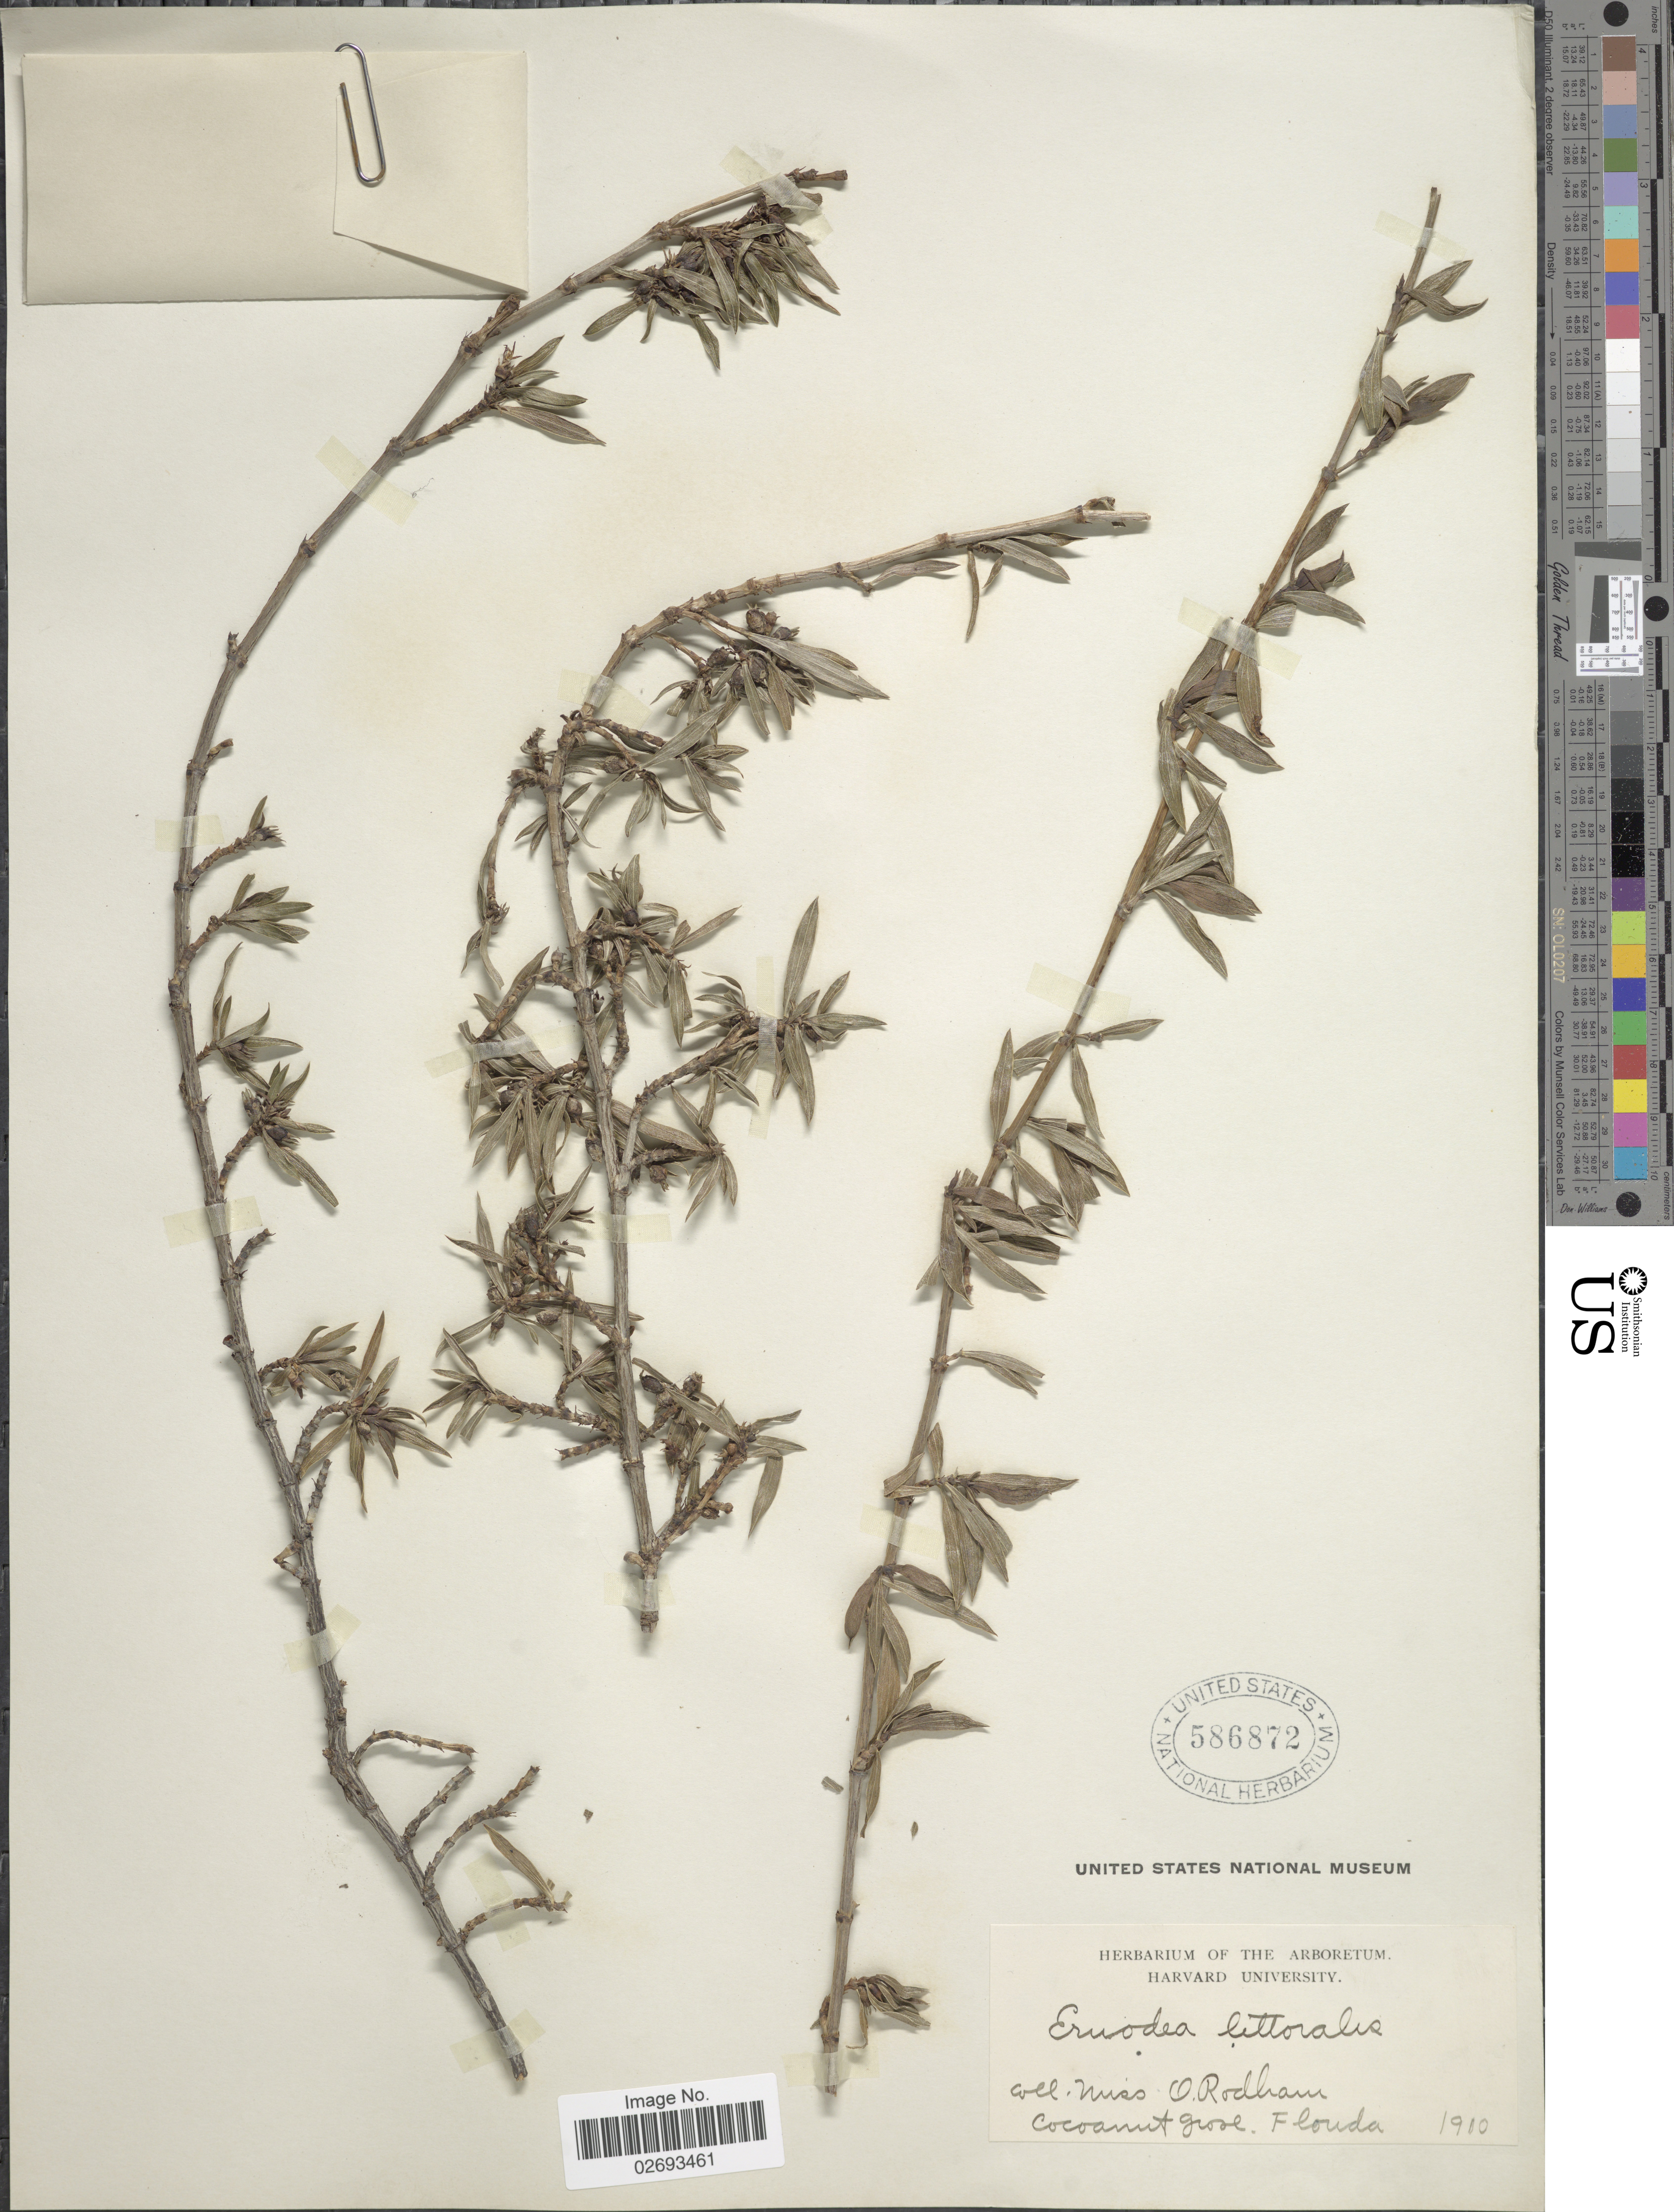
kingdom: Plantae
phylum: Tracheophyta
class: Magnoliopsida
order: Gentianales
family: Rubiaceae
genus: Ernodea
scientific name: Ernodea littoralis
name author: Sw.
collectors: O. Rodham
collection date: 1900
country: United States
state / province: Florida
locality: Cocoanut Grove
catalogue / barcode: US 586872